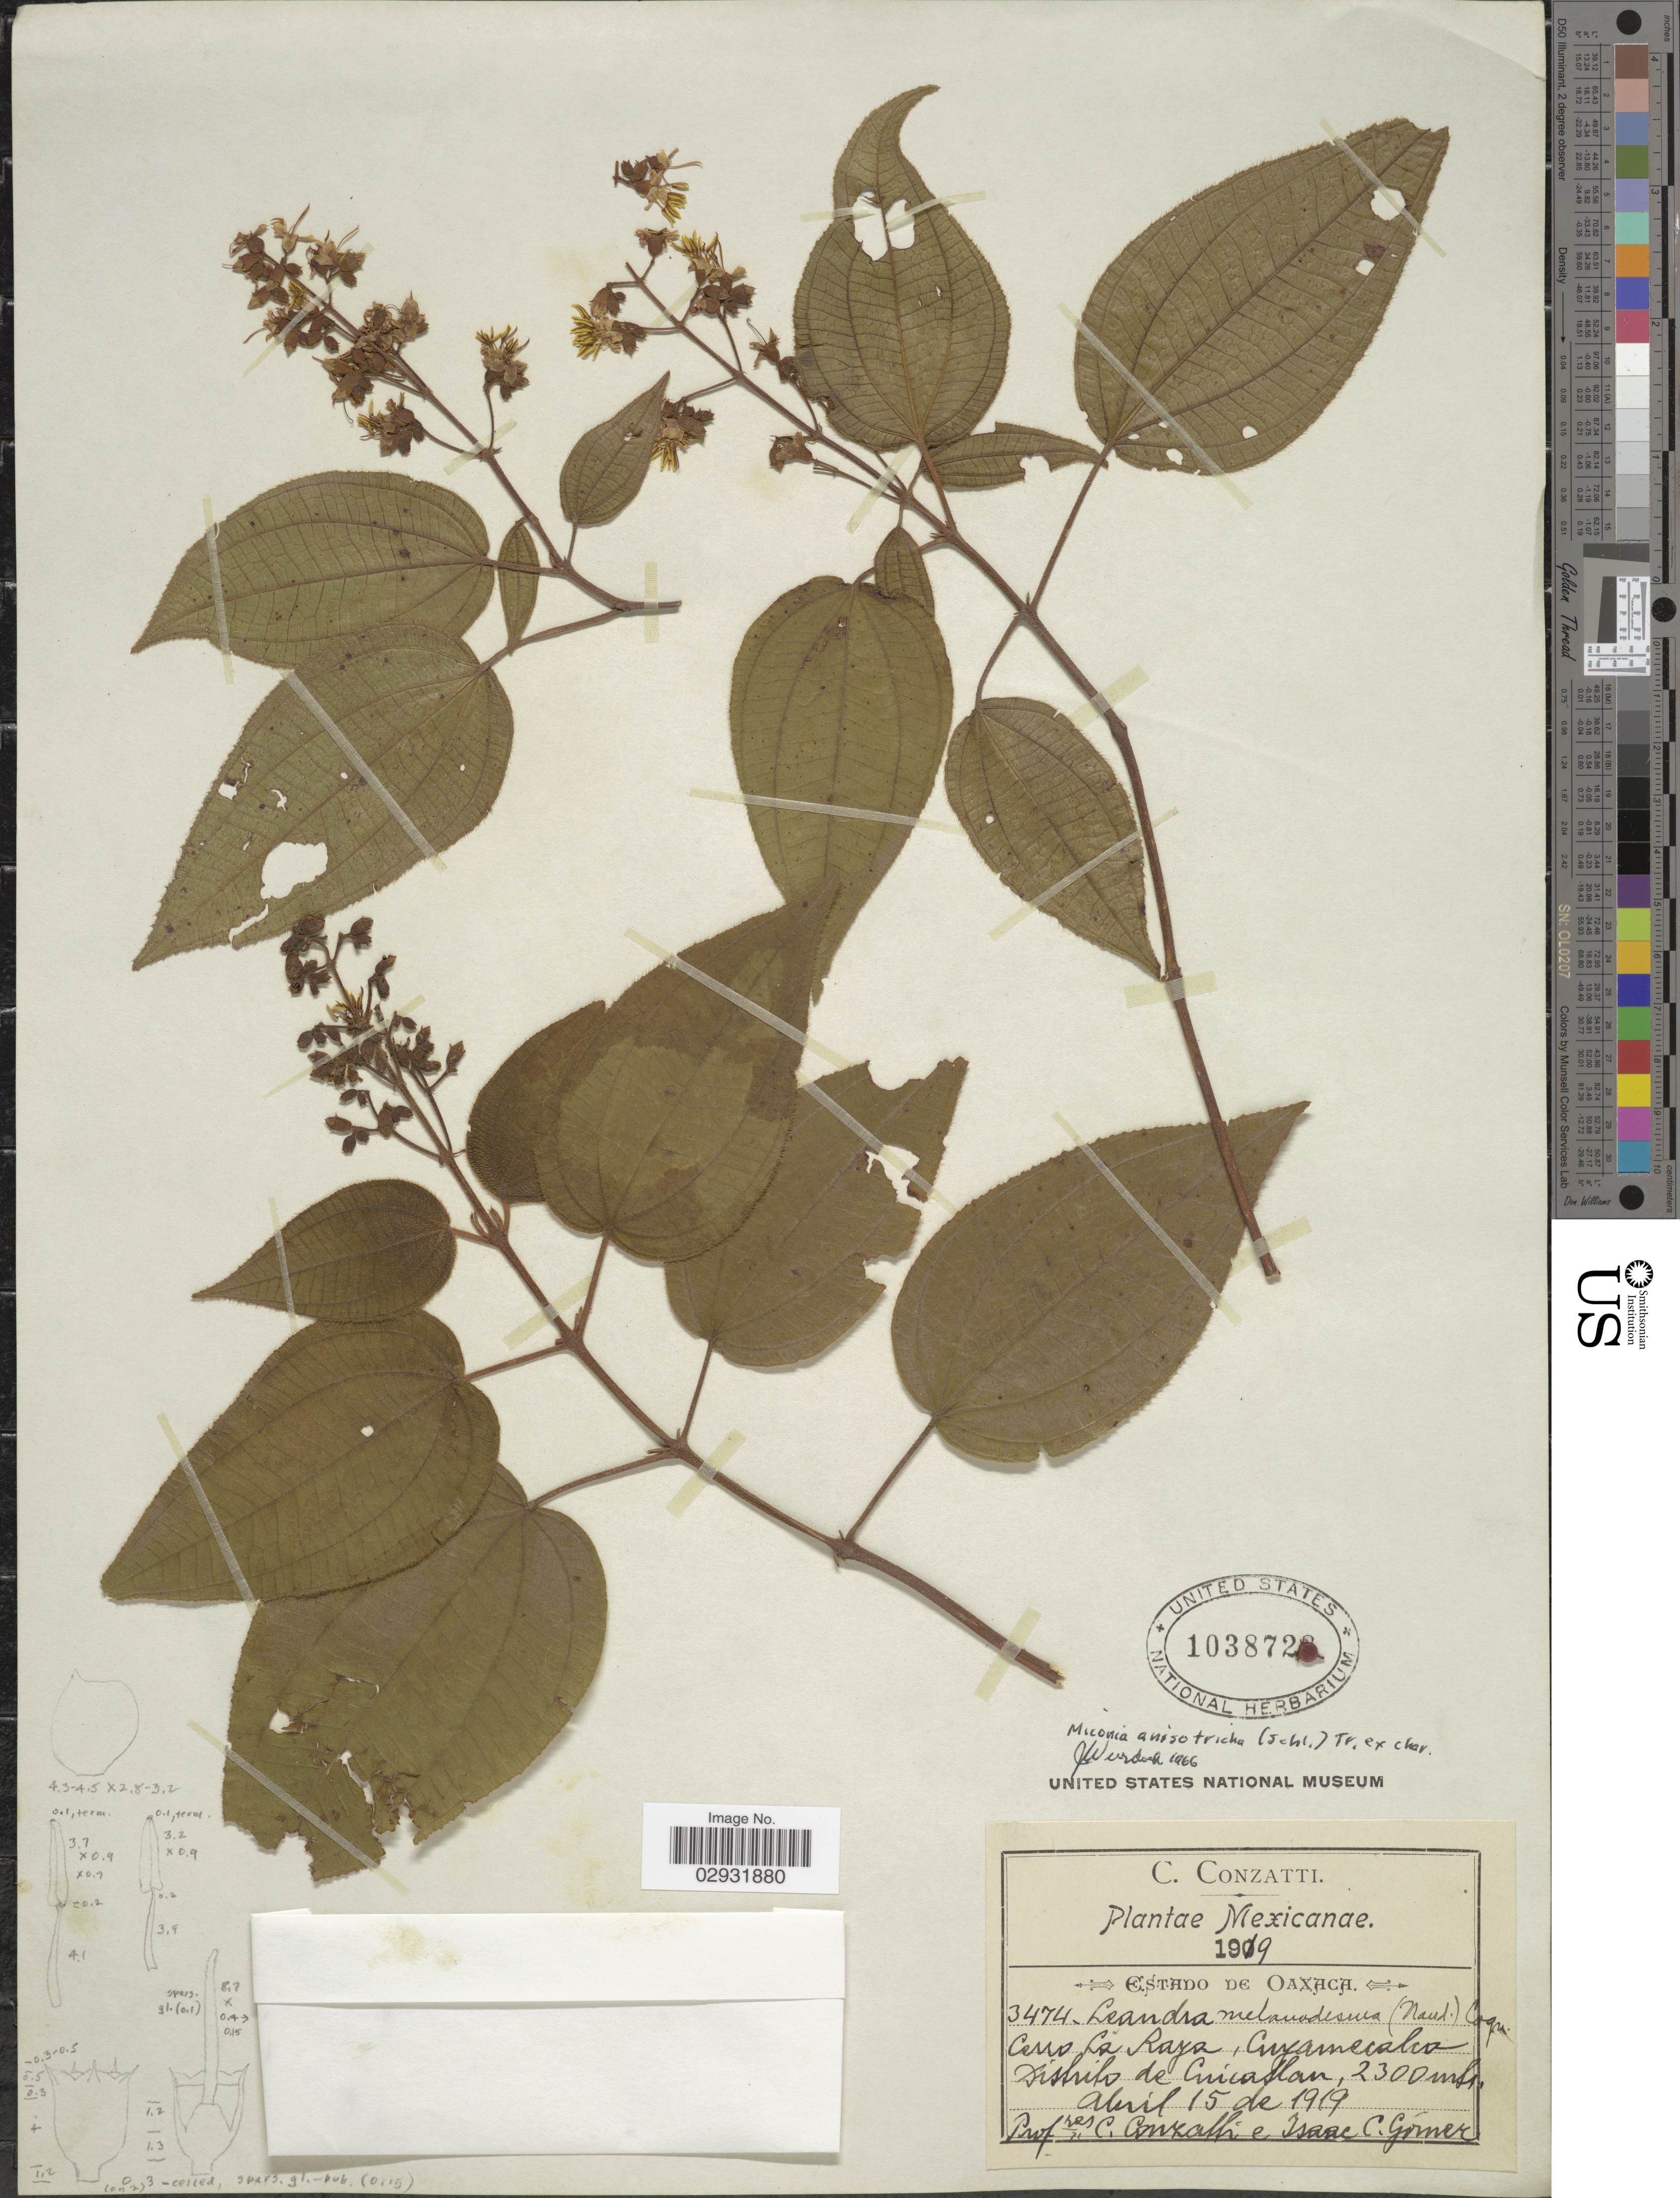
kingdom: Plantae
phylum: Tracheophyta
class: Magnoliopsida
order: Myrtales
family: Melastomataceae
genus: Miconia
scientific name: Miconia anisotricha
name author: (Schltdl.) Triana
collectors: C. Conzatti & I. Gomer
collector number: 3474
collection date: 1919-04-15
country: Mexico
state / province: Oaxaca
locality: Cerro La Raya, Cuyamecalco. Distrito de Cuicatlan.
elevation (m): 2300